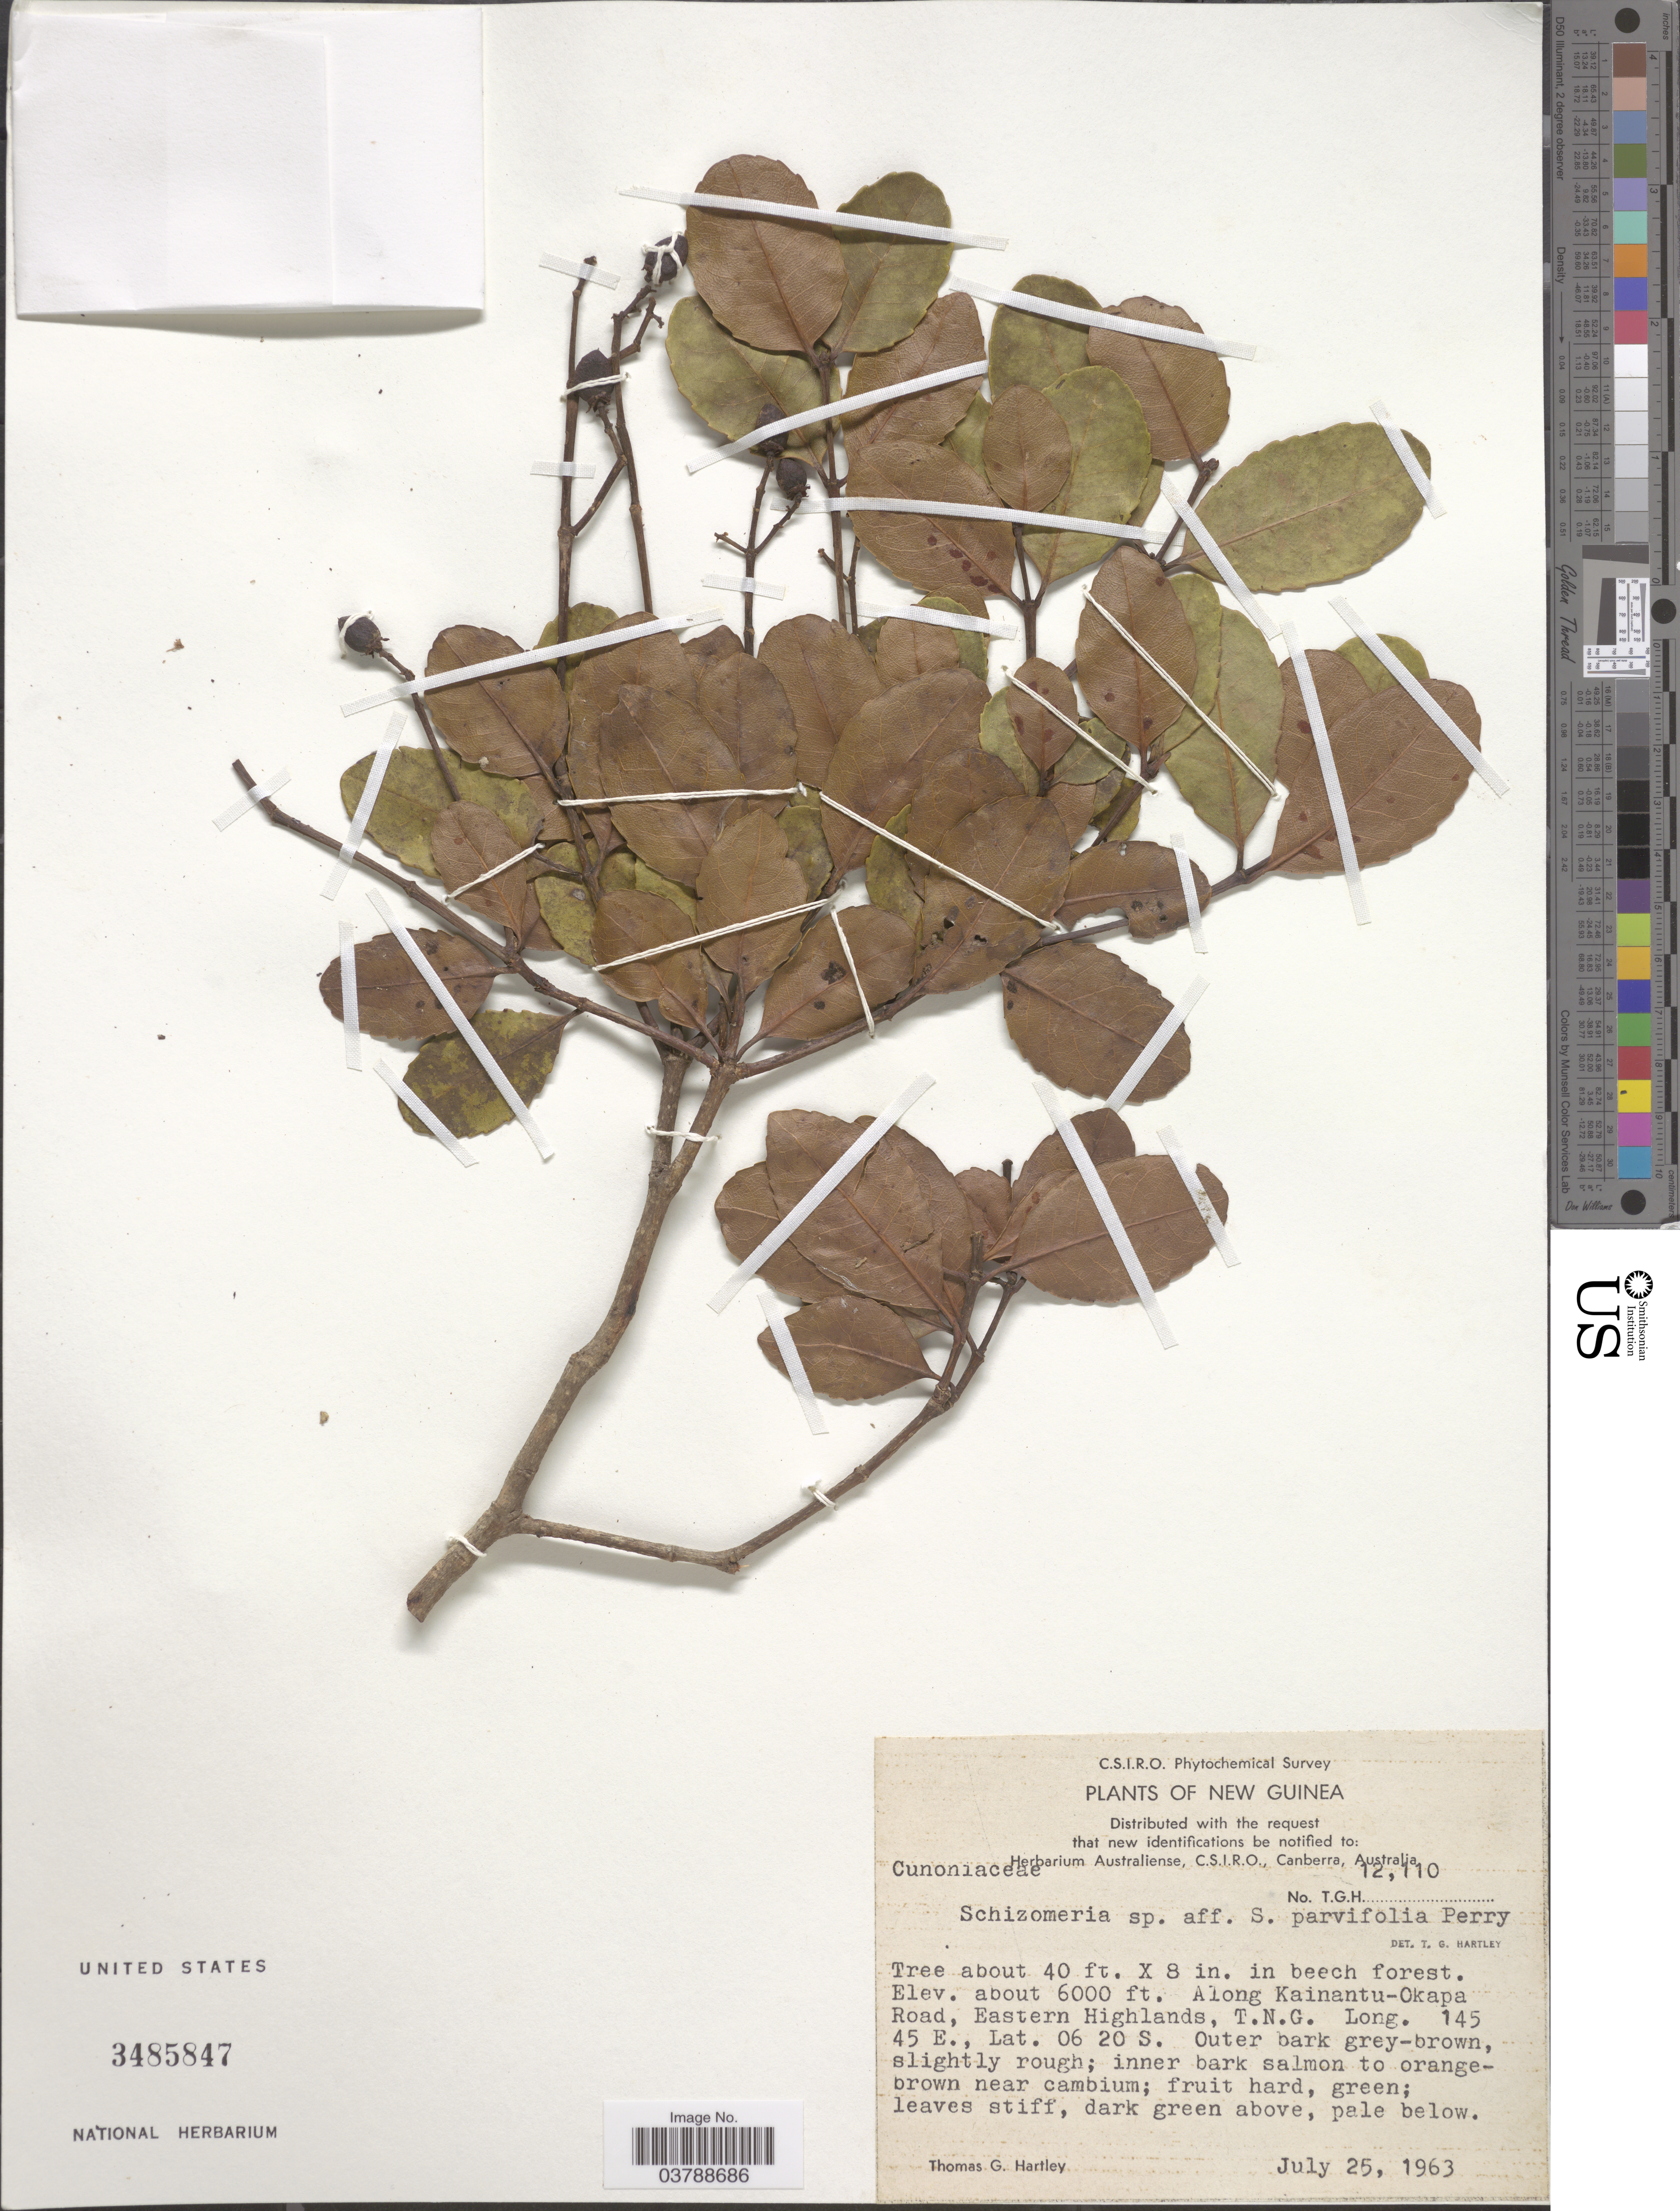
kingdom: Plantae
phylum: Tracheophyta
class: Magnoliopsida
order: Oxalidales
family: Cunoniaceae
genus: Schizomeria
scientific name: Schizomeria parvifolia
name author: L.M. Perry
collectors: T. G. Hartley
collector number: TGH12110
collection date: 1963-07-25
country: Papua New Guinea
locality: New Guinea. Along Kainantu-Okapa Road, Eastern Highlands, T.N.G.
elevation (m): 1829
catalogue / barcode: US 3485847